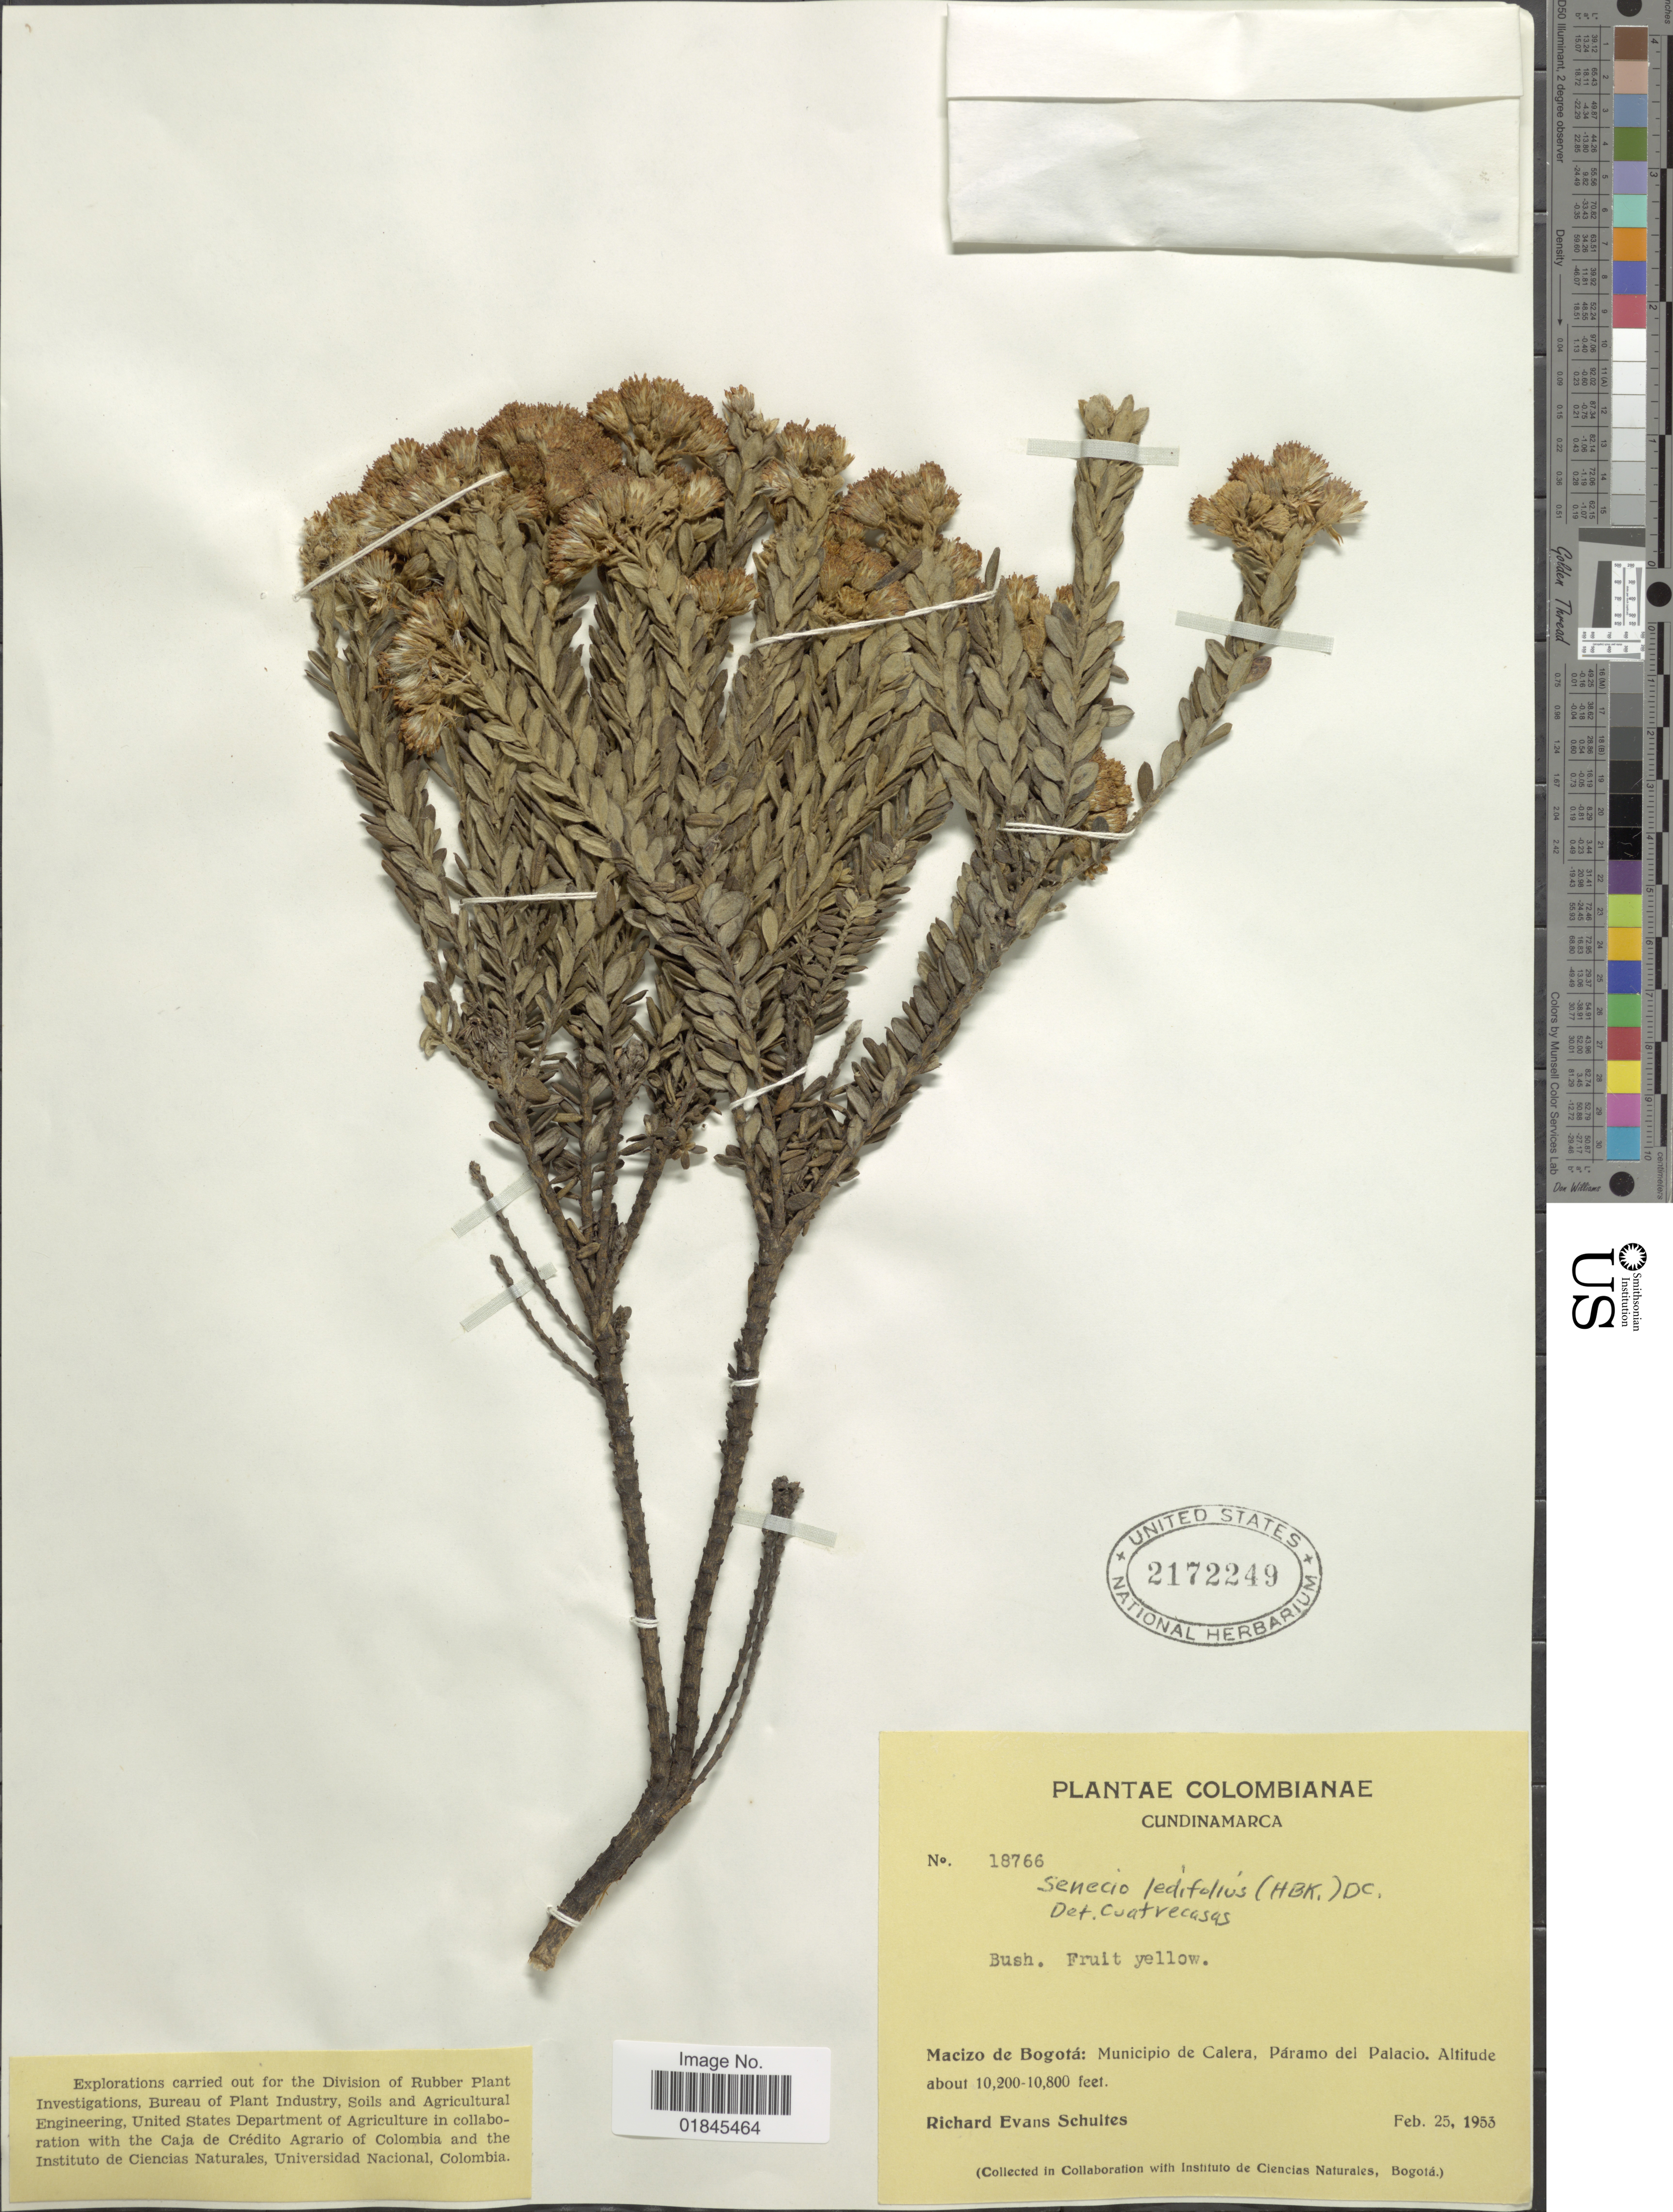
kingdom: Plantae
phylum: Tracheophyta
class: Magnoliopsida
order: Asterales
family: Asteraceae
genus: Pentacalia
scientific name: Pentacalia ledifolia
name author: (Kunth) Cuatrec.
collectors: R. E. Schultes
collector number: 18766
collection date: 1953-02-25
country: Colombia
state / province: Cundinamarca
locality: Macizo de Bogotá: Municipio de Calera, Páramo del Palacio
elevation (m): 3109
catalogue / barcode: US 2172249